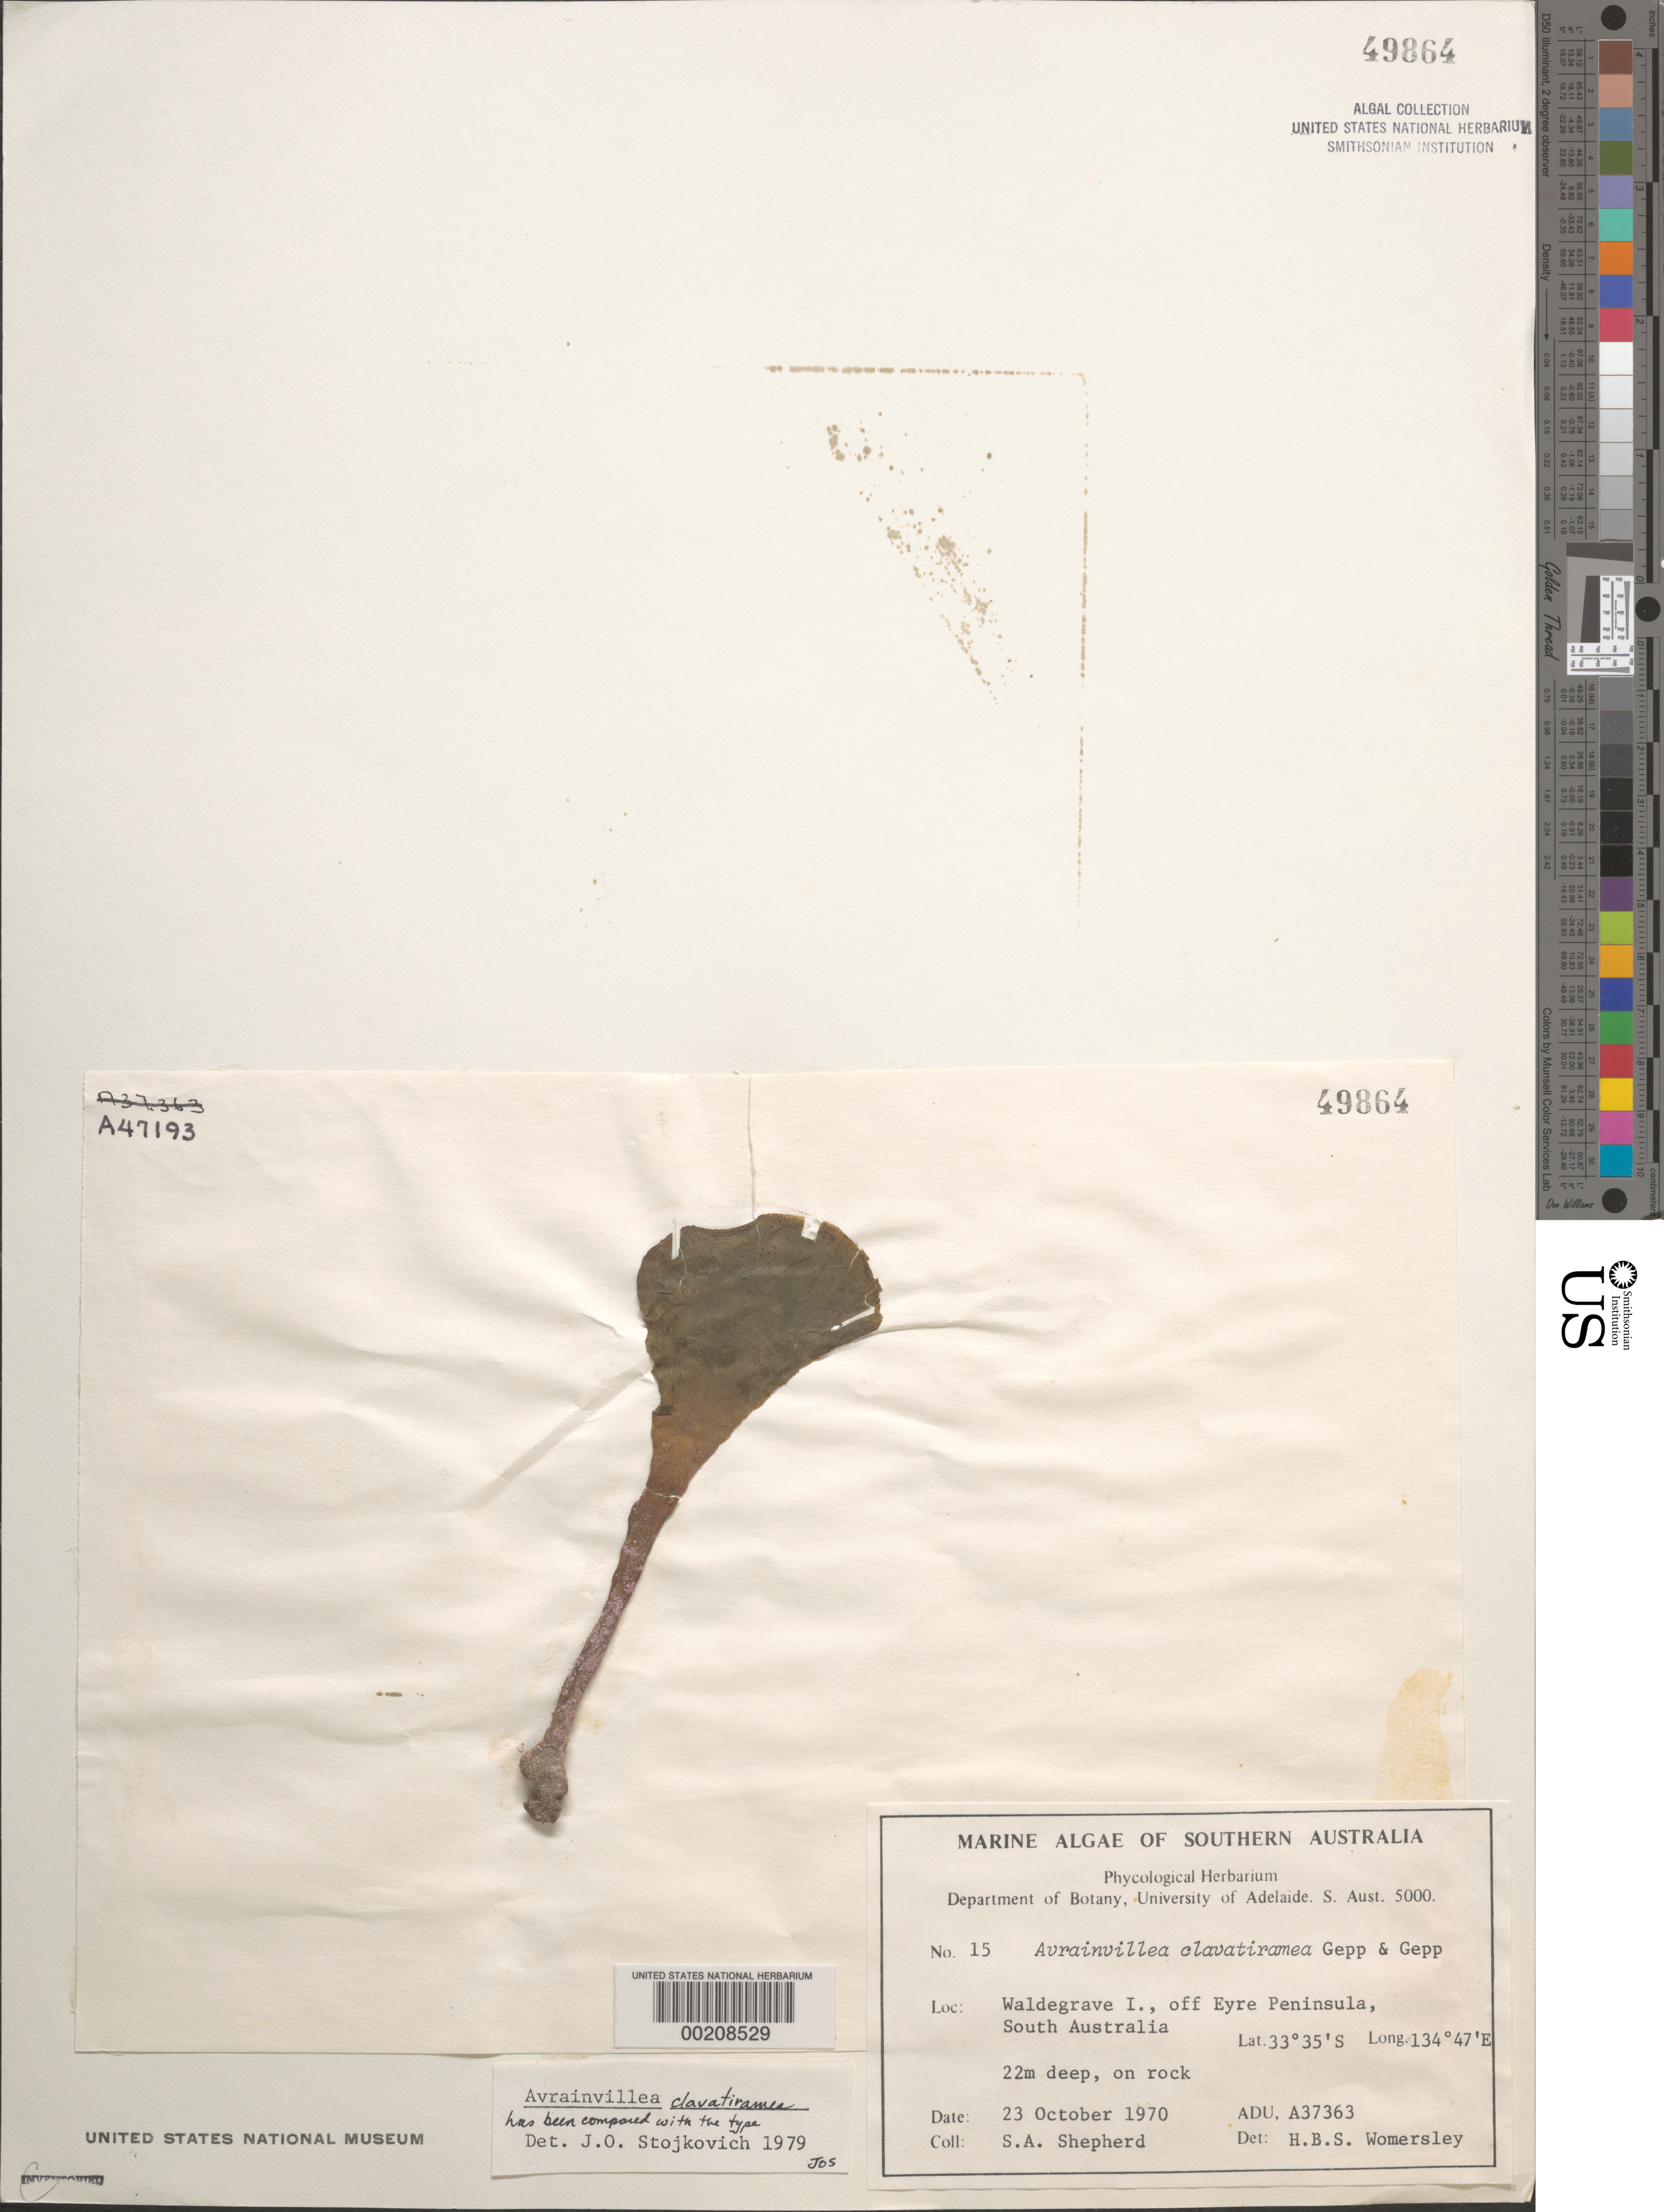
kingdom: Plantae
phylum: Chlorophyta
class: Ulvophyceae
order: Bryopsidales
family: Dichotomosiphonaceae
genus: Avrainvillea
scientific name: Avrainvillea clavatiramea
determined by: Stojkovich, J. O.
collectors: S. Shepherd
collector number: ADU A37363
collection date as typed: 23 Oct 1970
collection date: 1970-10-23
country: Australia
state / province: South Australia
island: Waldegrave Island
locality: Off Eyre Peninsula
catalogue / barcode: US 49864